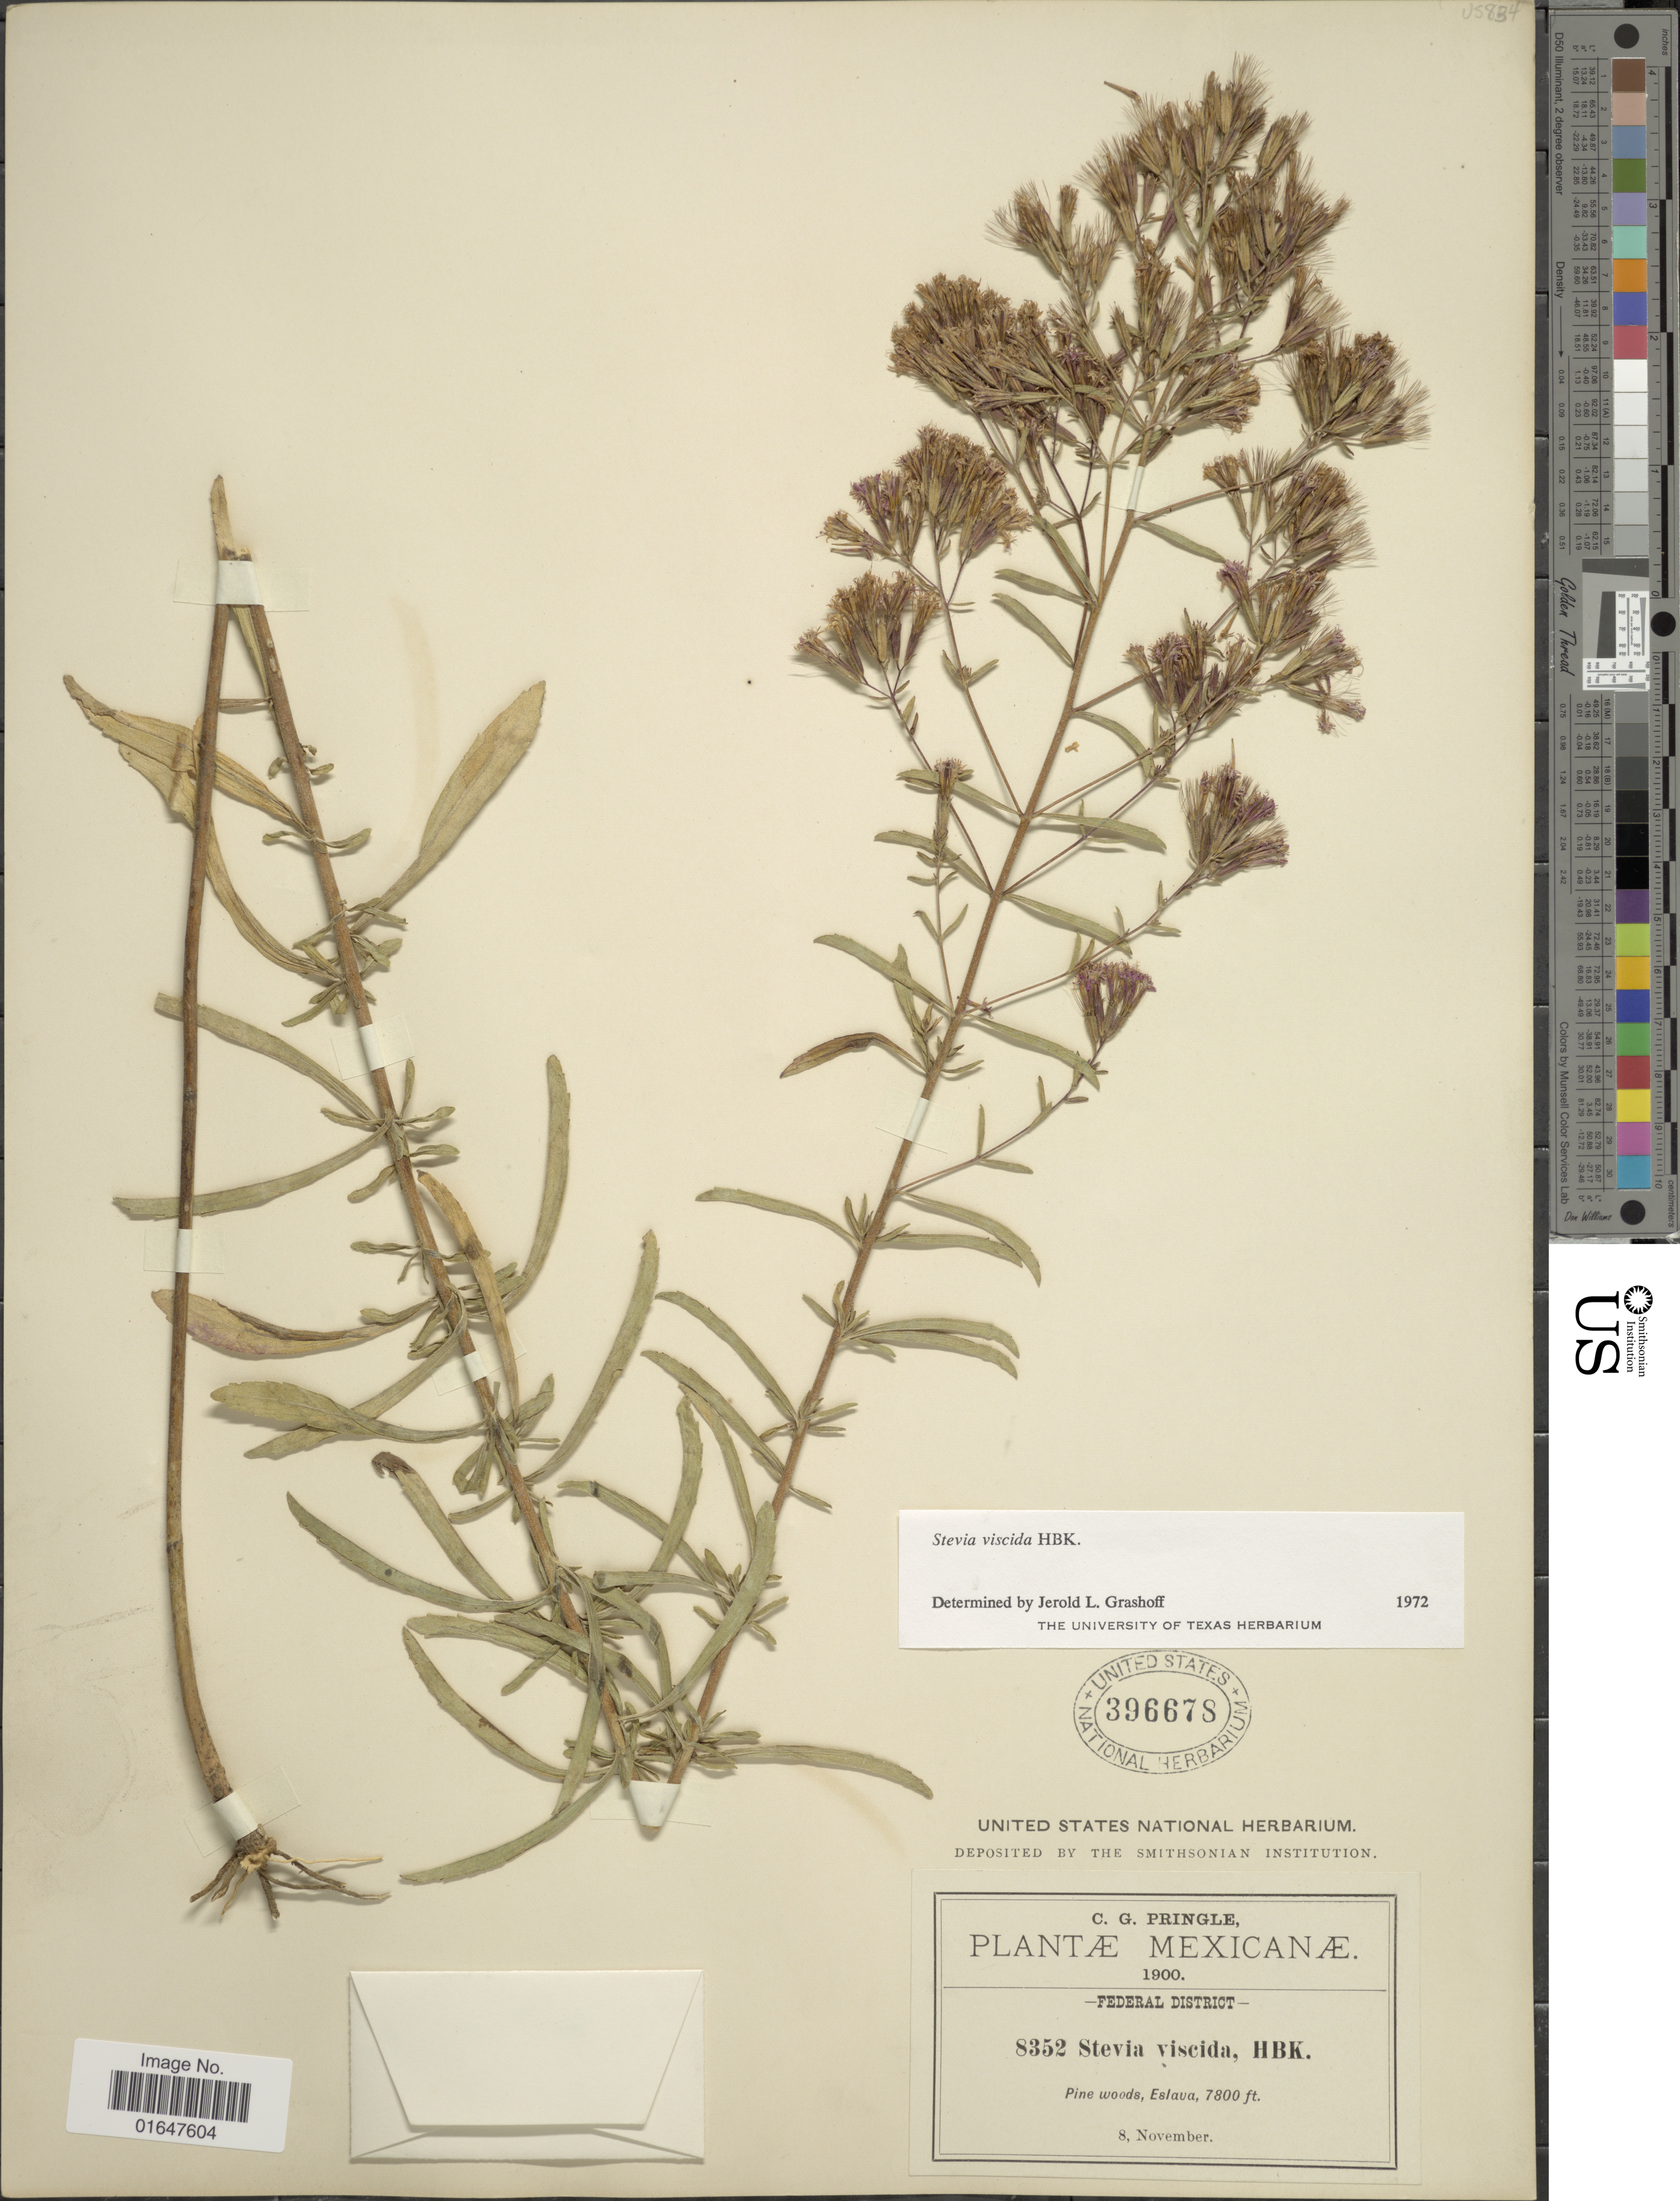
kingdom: Plantae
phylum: Tracheophyta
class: Magnoliopsida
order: Asterales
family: Asteraceae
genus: Stevia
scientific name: Stevia viscida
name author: Kunth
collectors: C. G. Pringle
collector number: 8352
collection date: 1900-11-08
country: Mexico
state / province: Distrito Federal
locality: Mexicanae, Eslava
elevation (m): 2377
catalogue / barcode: US 396678